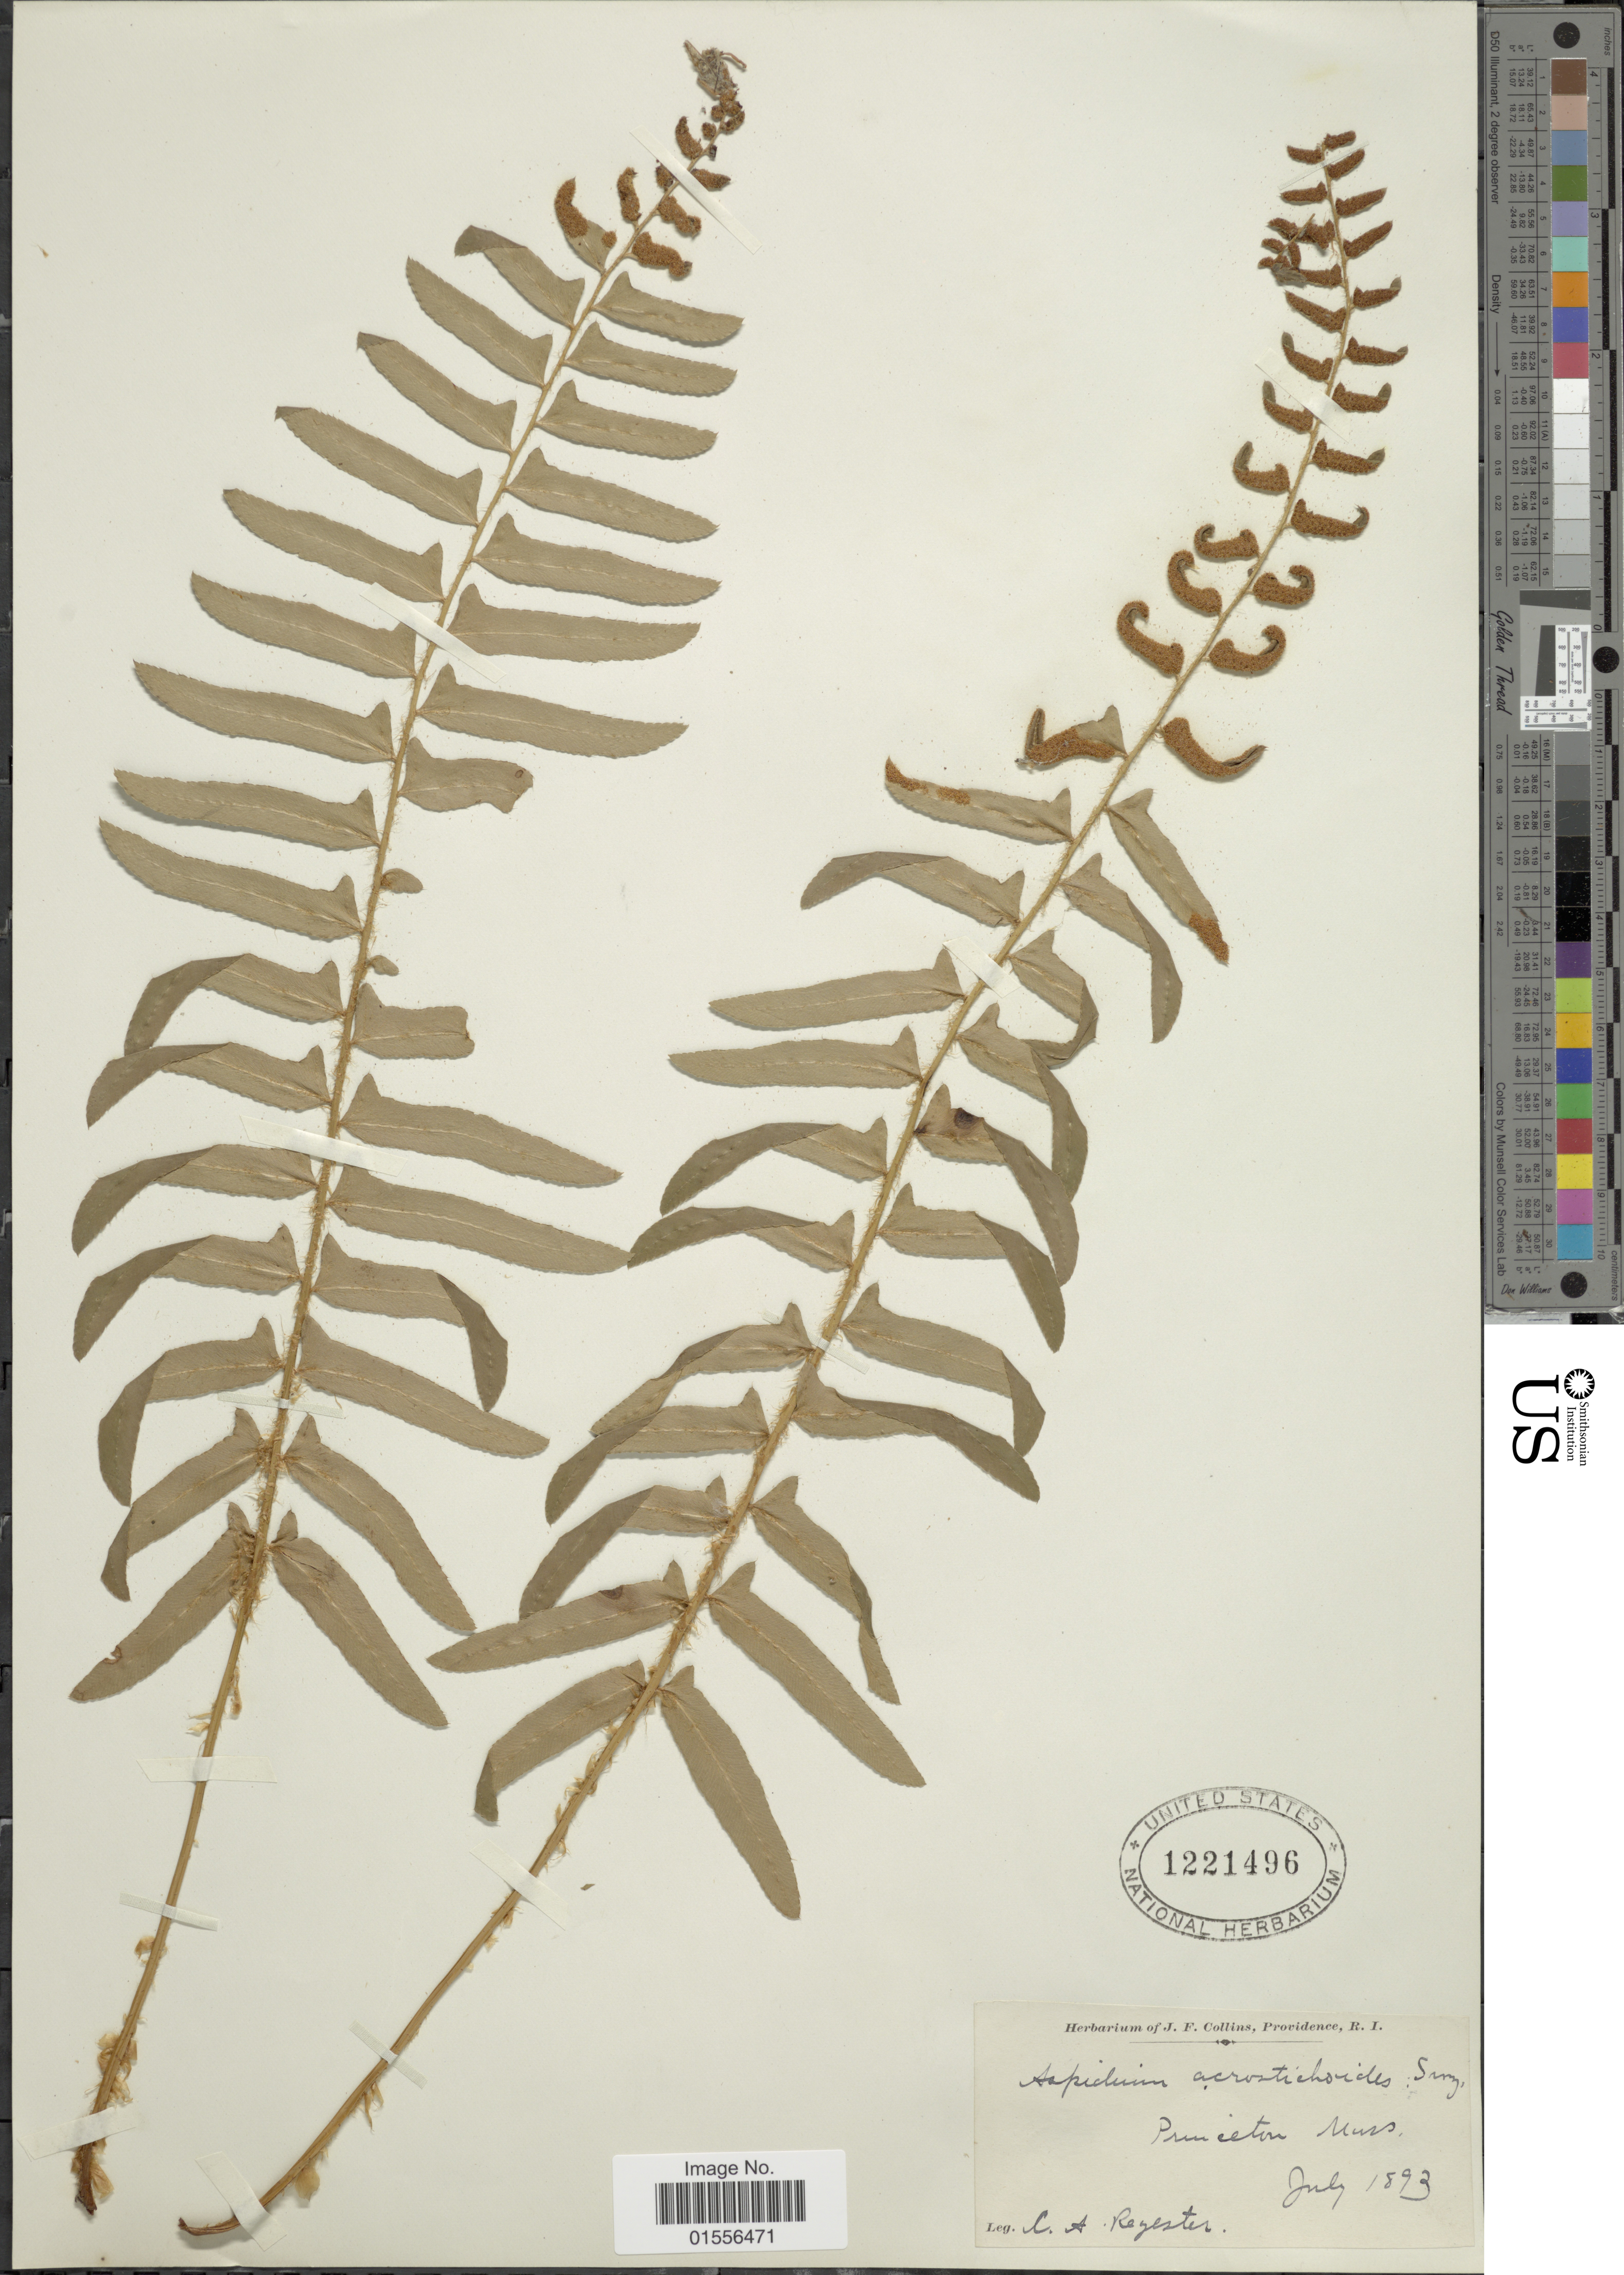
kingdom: Plantae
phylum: Tracheophyta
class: Polypodiopsida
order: Polypodiales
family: Dryopteridaceae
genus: Polystichum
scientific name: Polystichum acrostichoides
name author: (Michx.) Schott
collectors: C. Reyster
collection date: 1893-07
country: United States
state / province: Massachusetts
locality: Princeton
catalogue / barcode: US 1221496